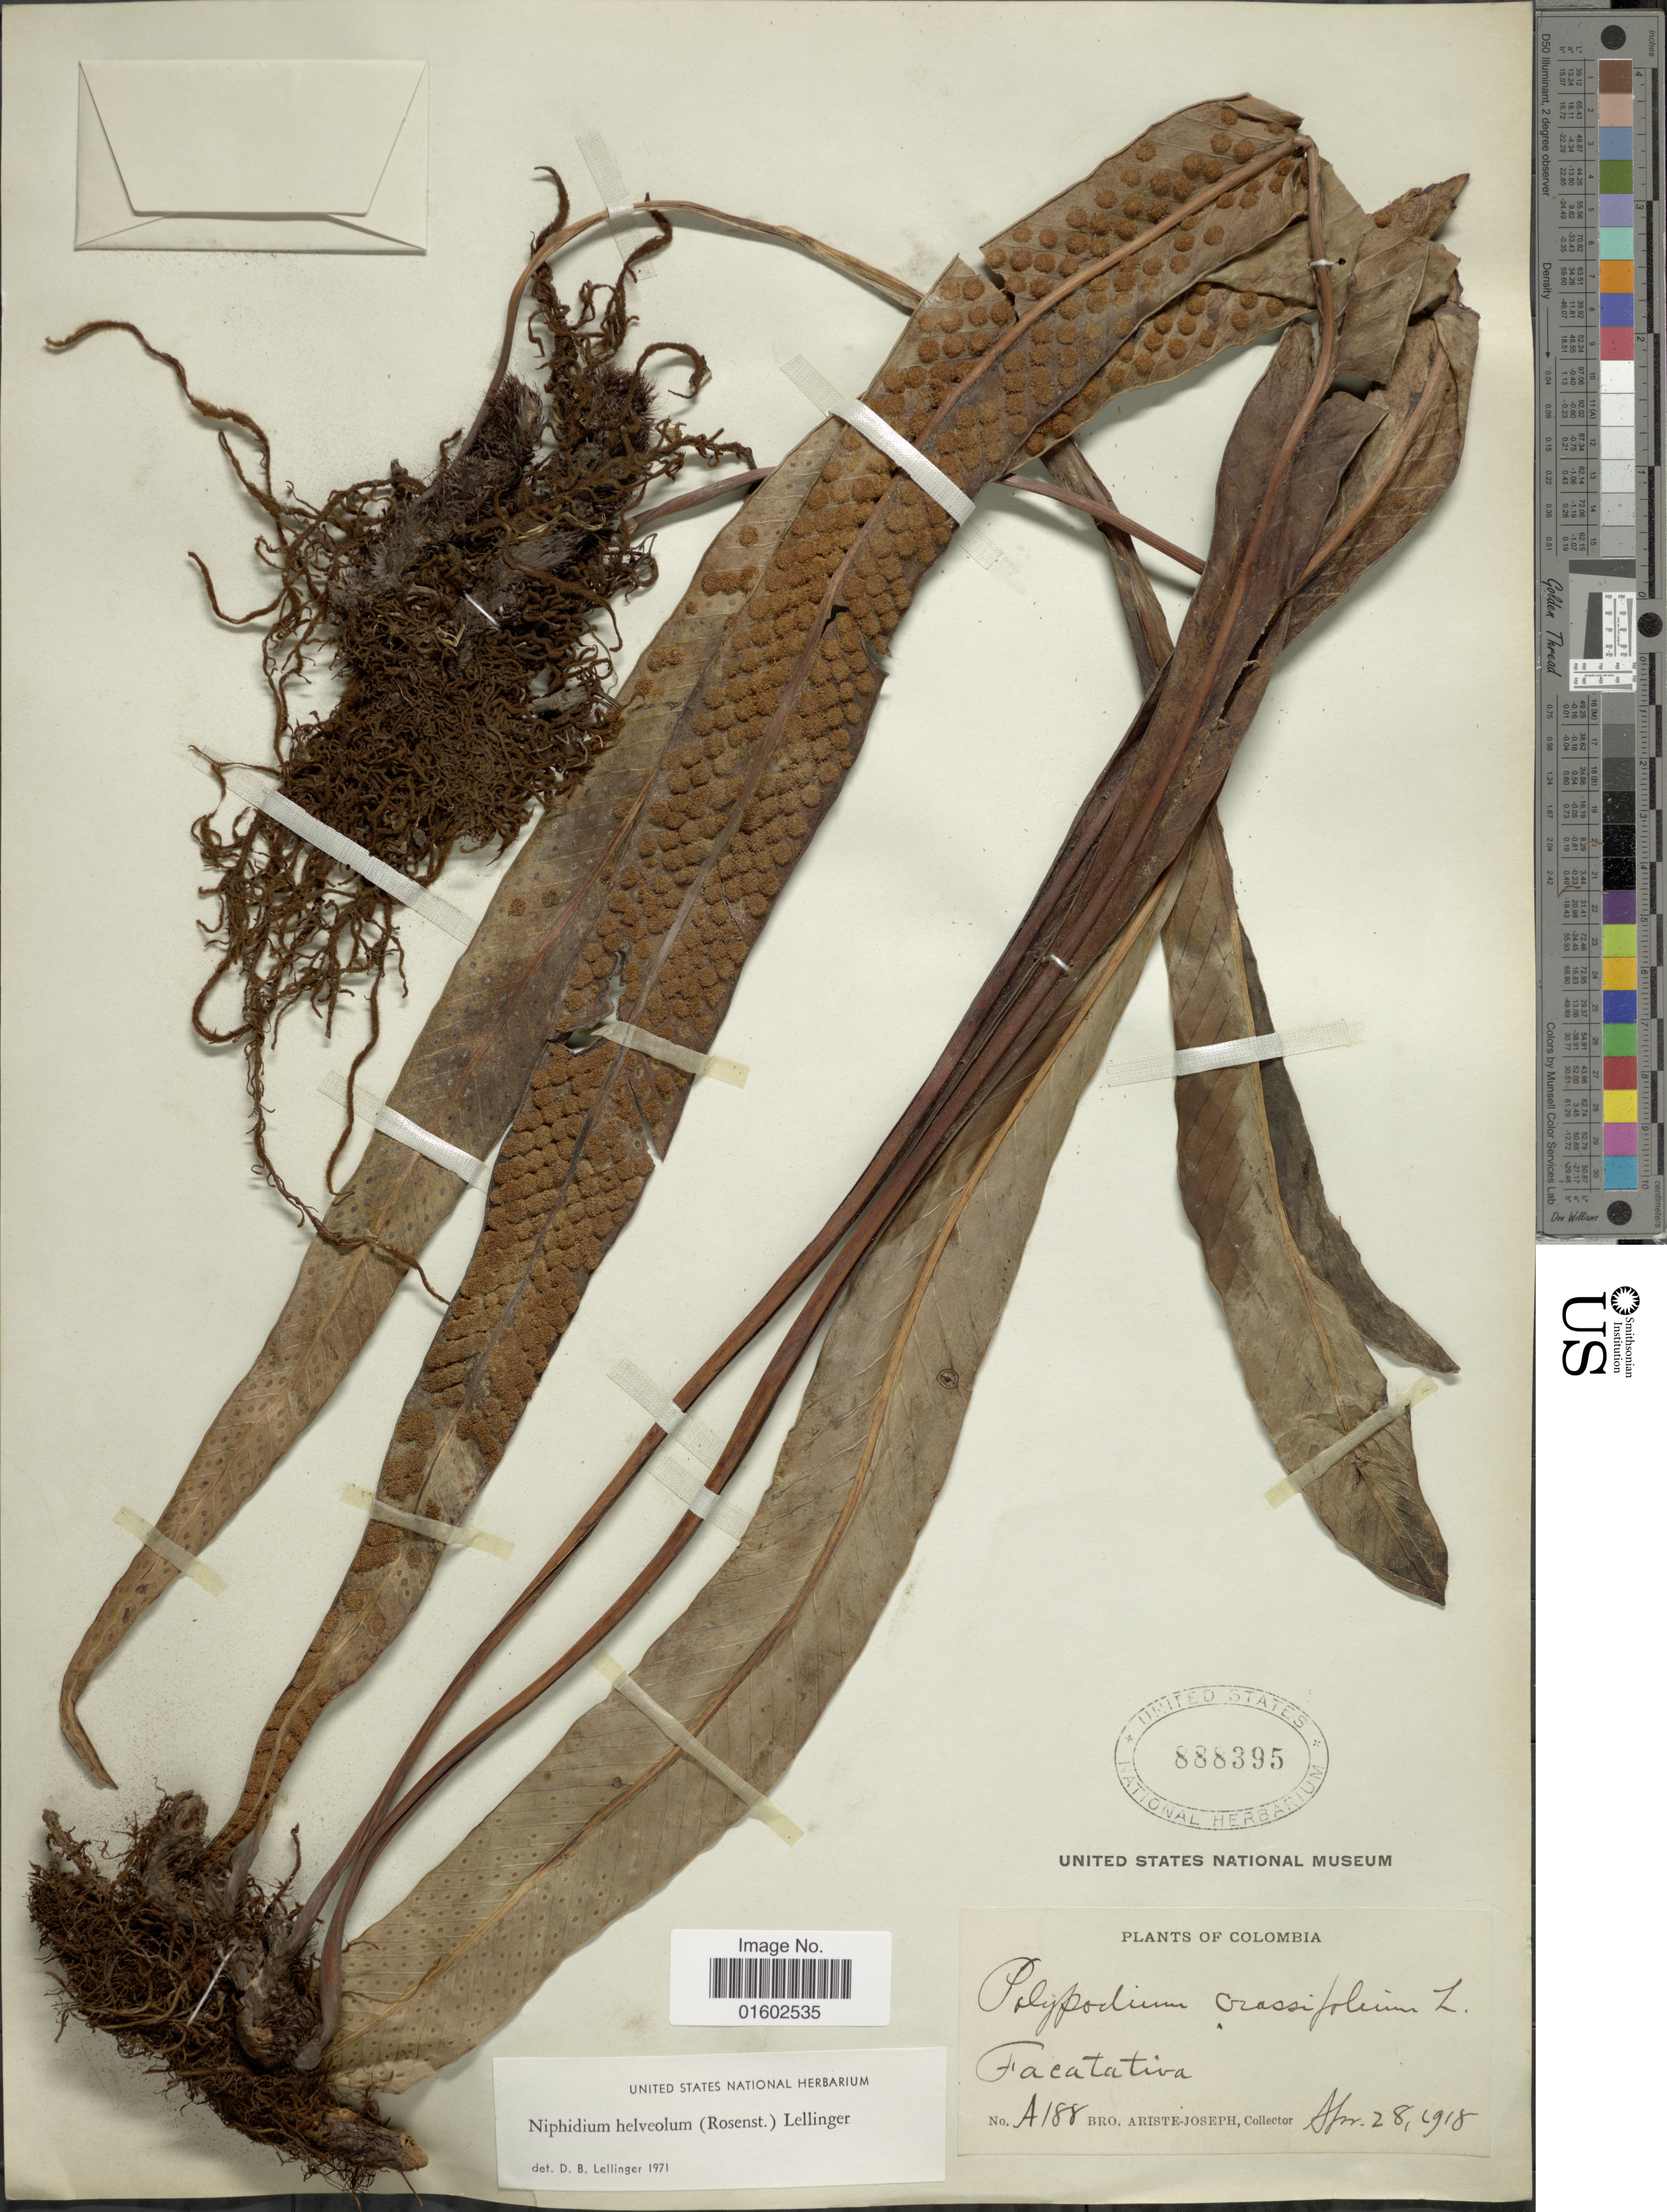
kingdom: Plantae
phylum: Tracheophyta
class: Polypodiopsida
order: Polypodiales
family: Polypodiaceae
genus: Niphidium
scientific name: Niphidium mortonianum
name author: Lellinger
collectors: Bro. Ariste-Joseph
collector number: A188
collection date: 1918-04-28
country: Colombia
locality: Facatativa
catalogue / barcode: US 888395